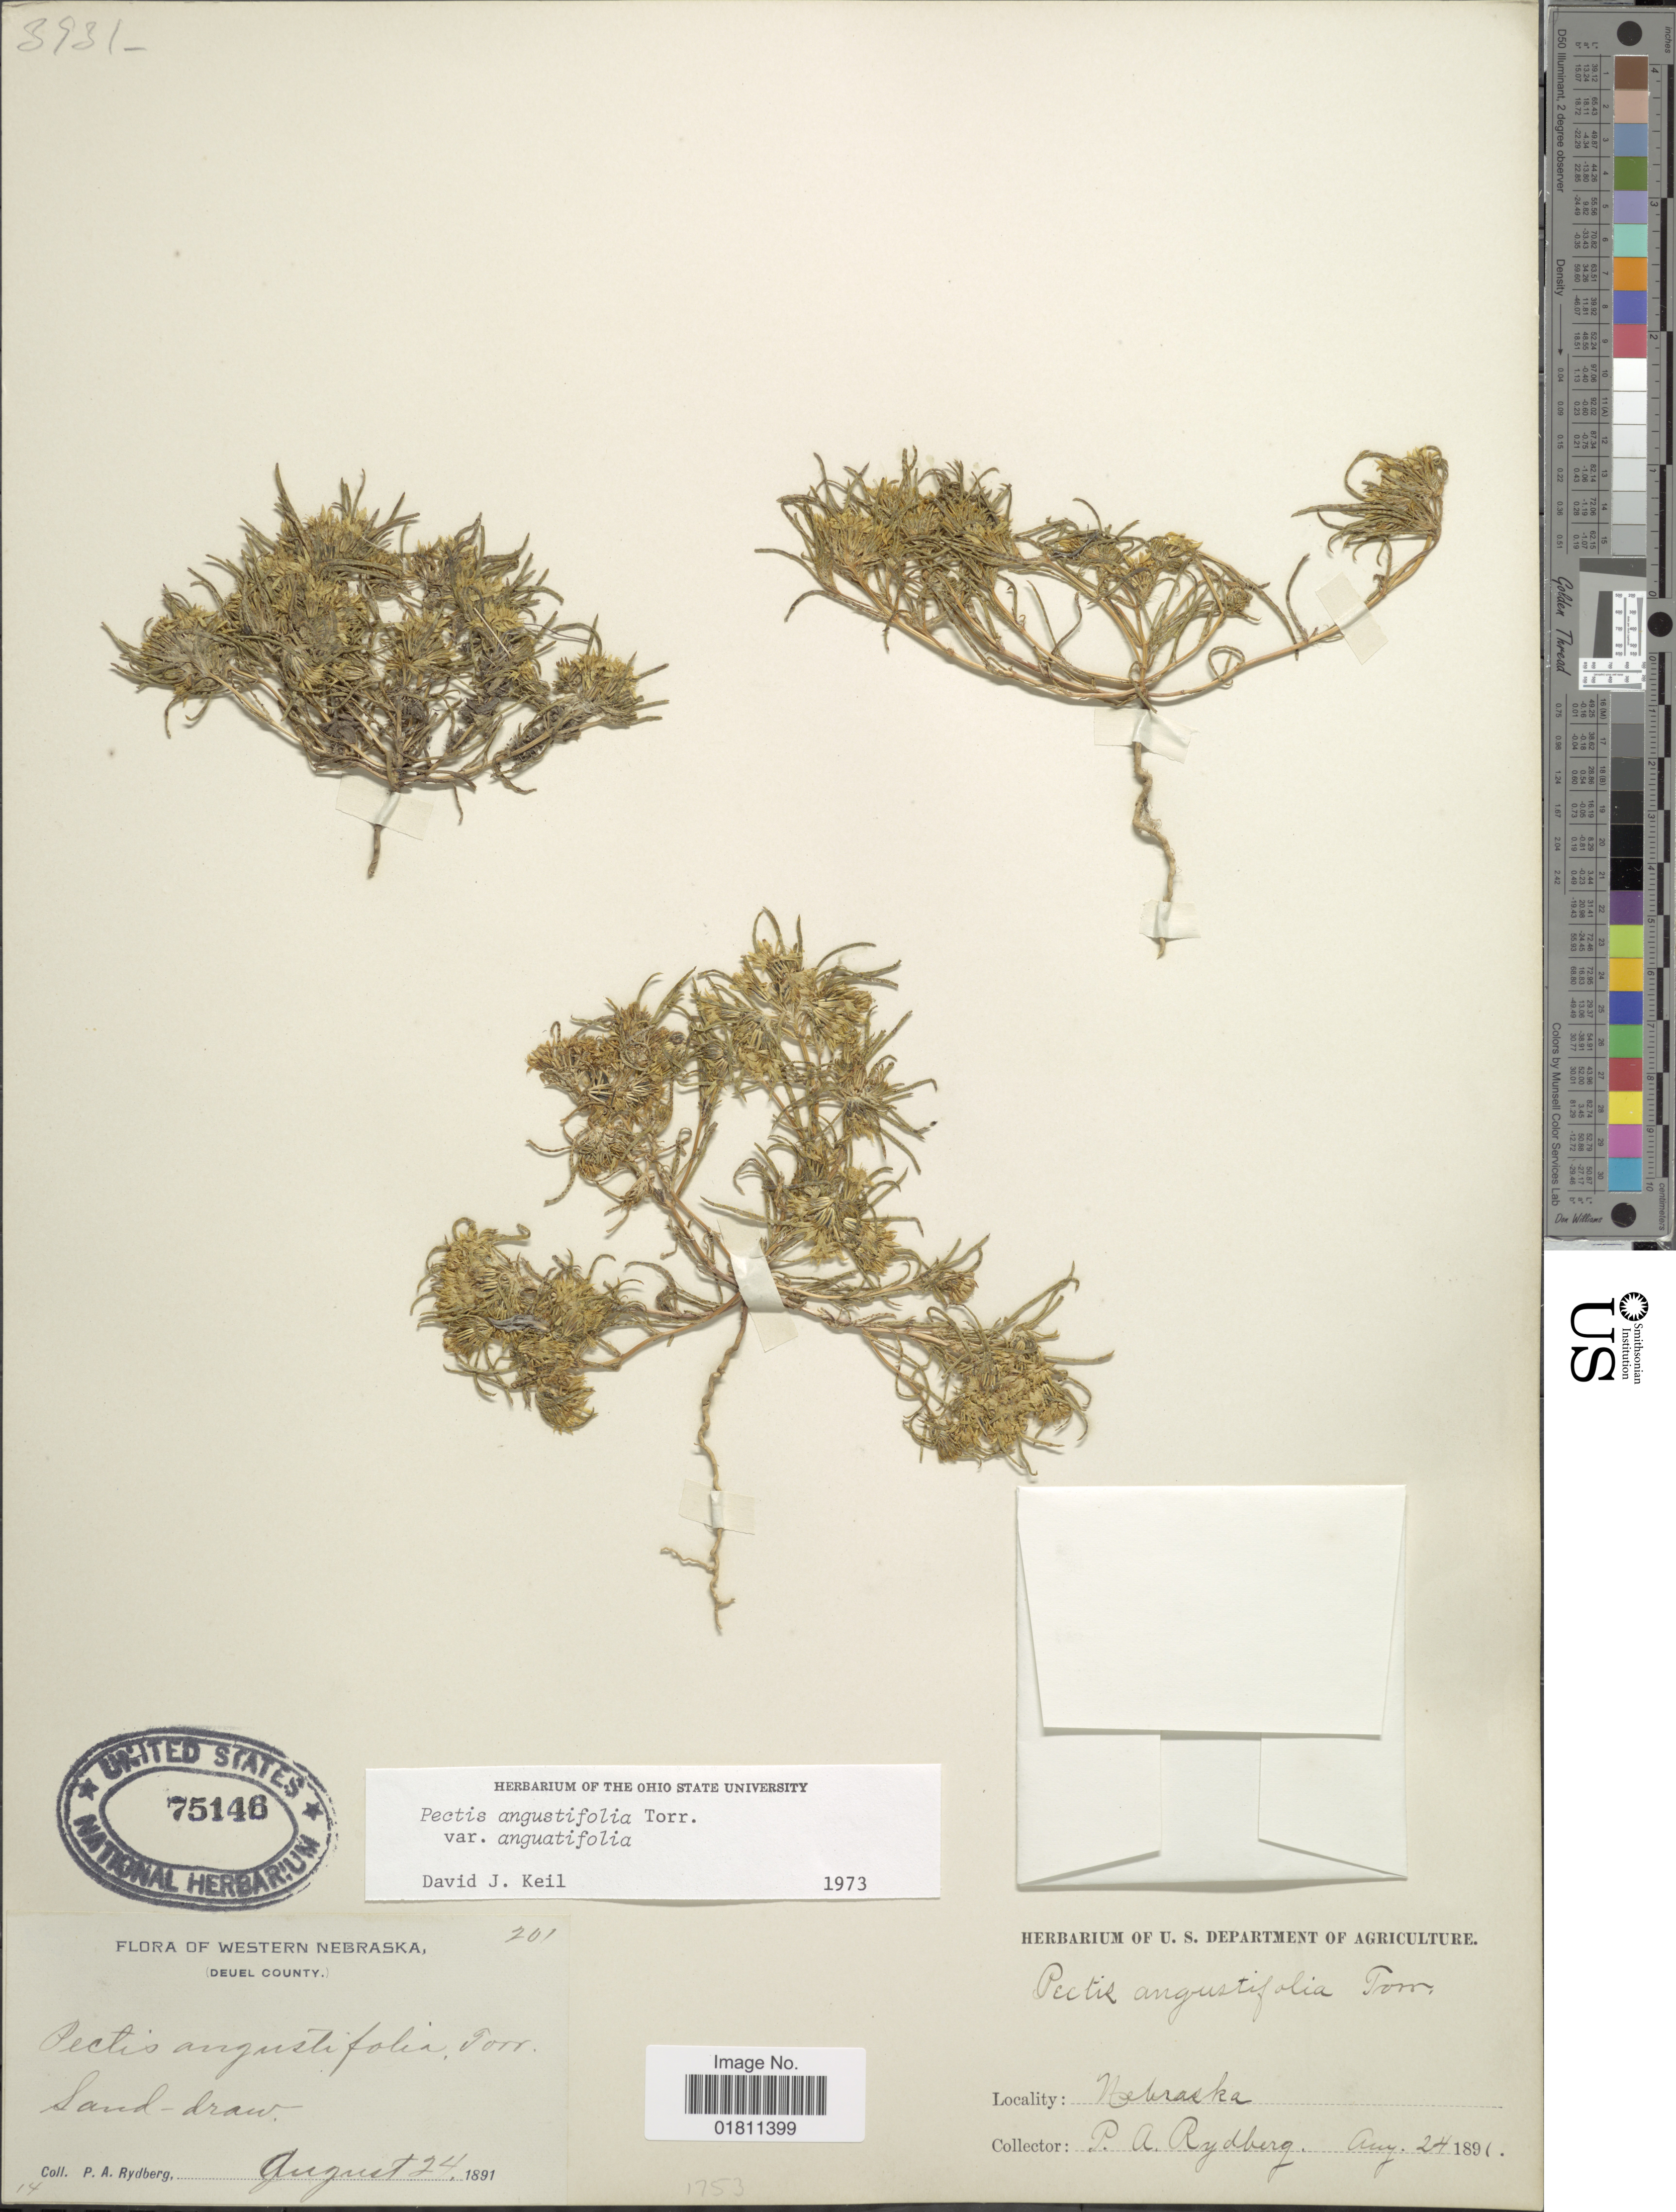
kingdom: Plantae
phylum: Tracheophyta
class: Magnoliopsida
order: Asterales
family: Asteraceae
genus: Pectis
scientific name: Pectis angustifolia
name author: Torr.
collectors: P. A. Rydberg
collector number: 201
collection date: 1891-08-24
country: United States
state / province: Nebraska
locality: Western nebraska, Deuel County. Sand-draw.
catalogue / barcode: US 75146